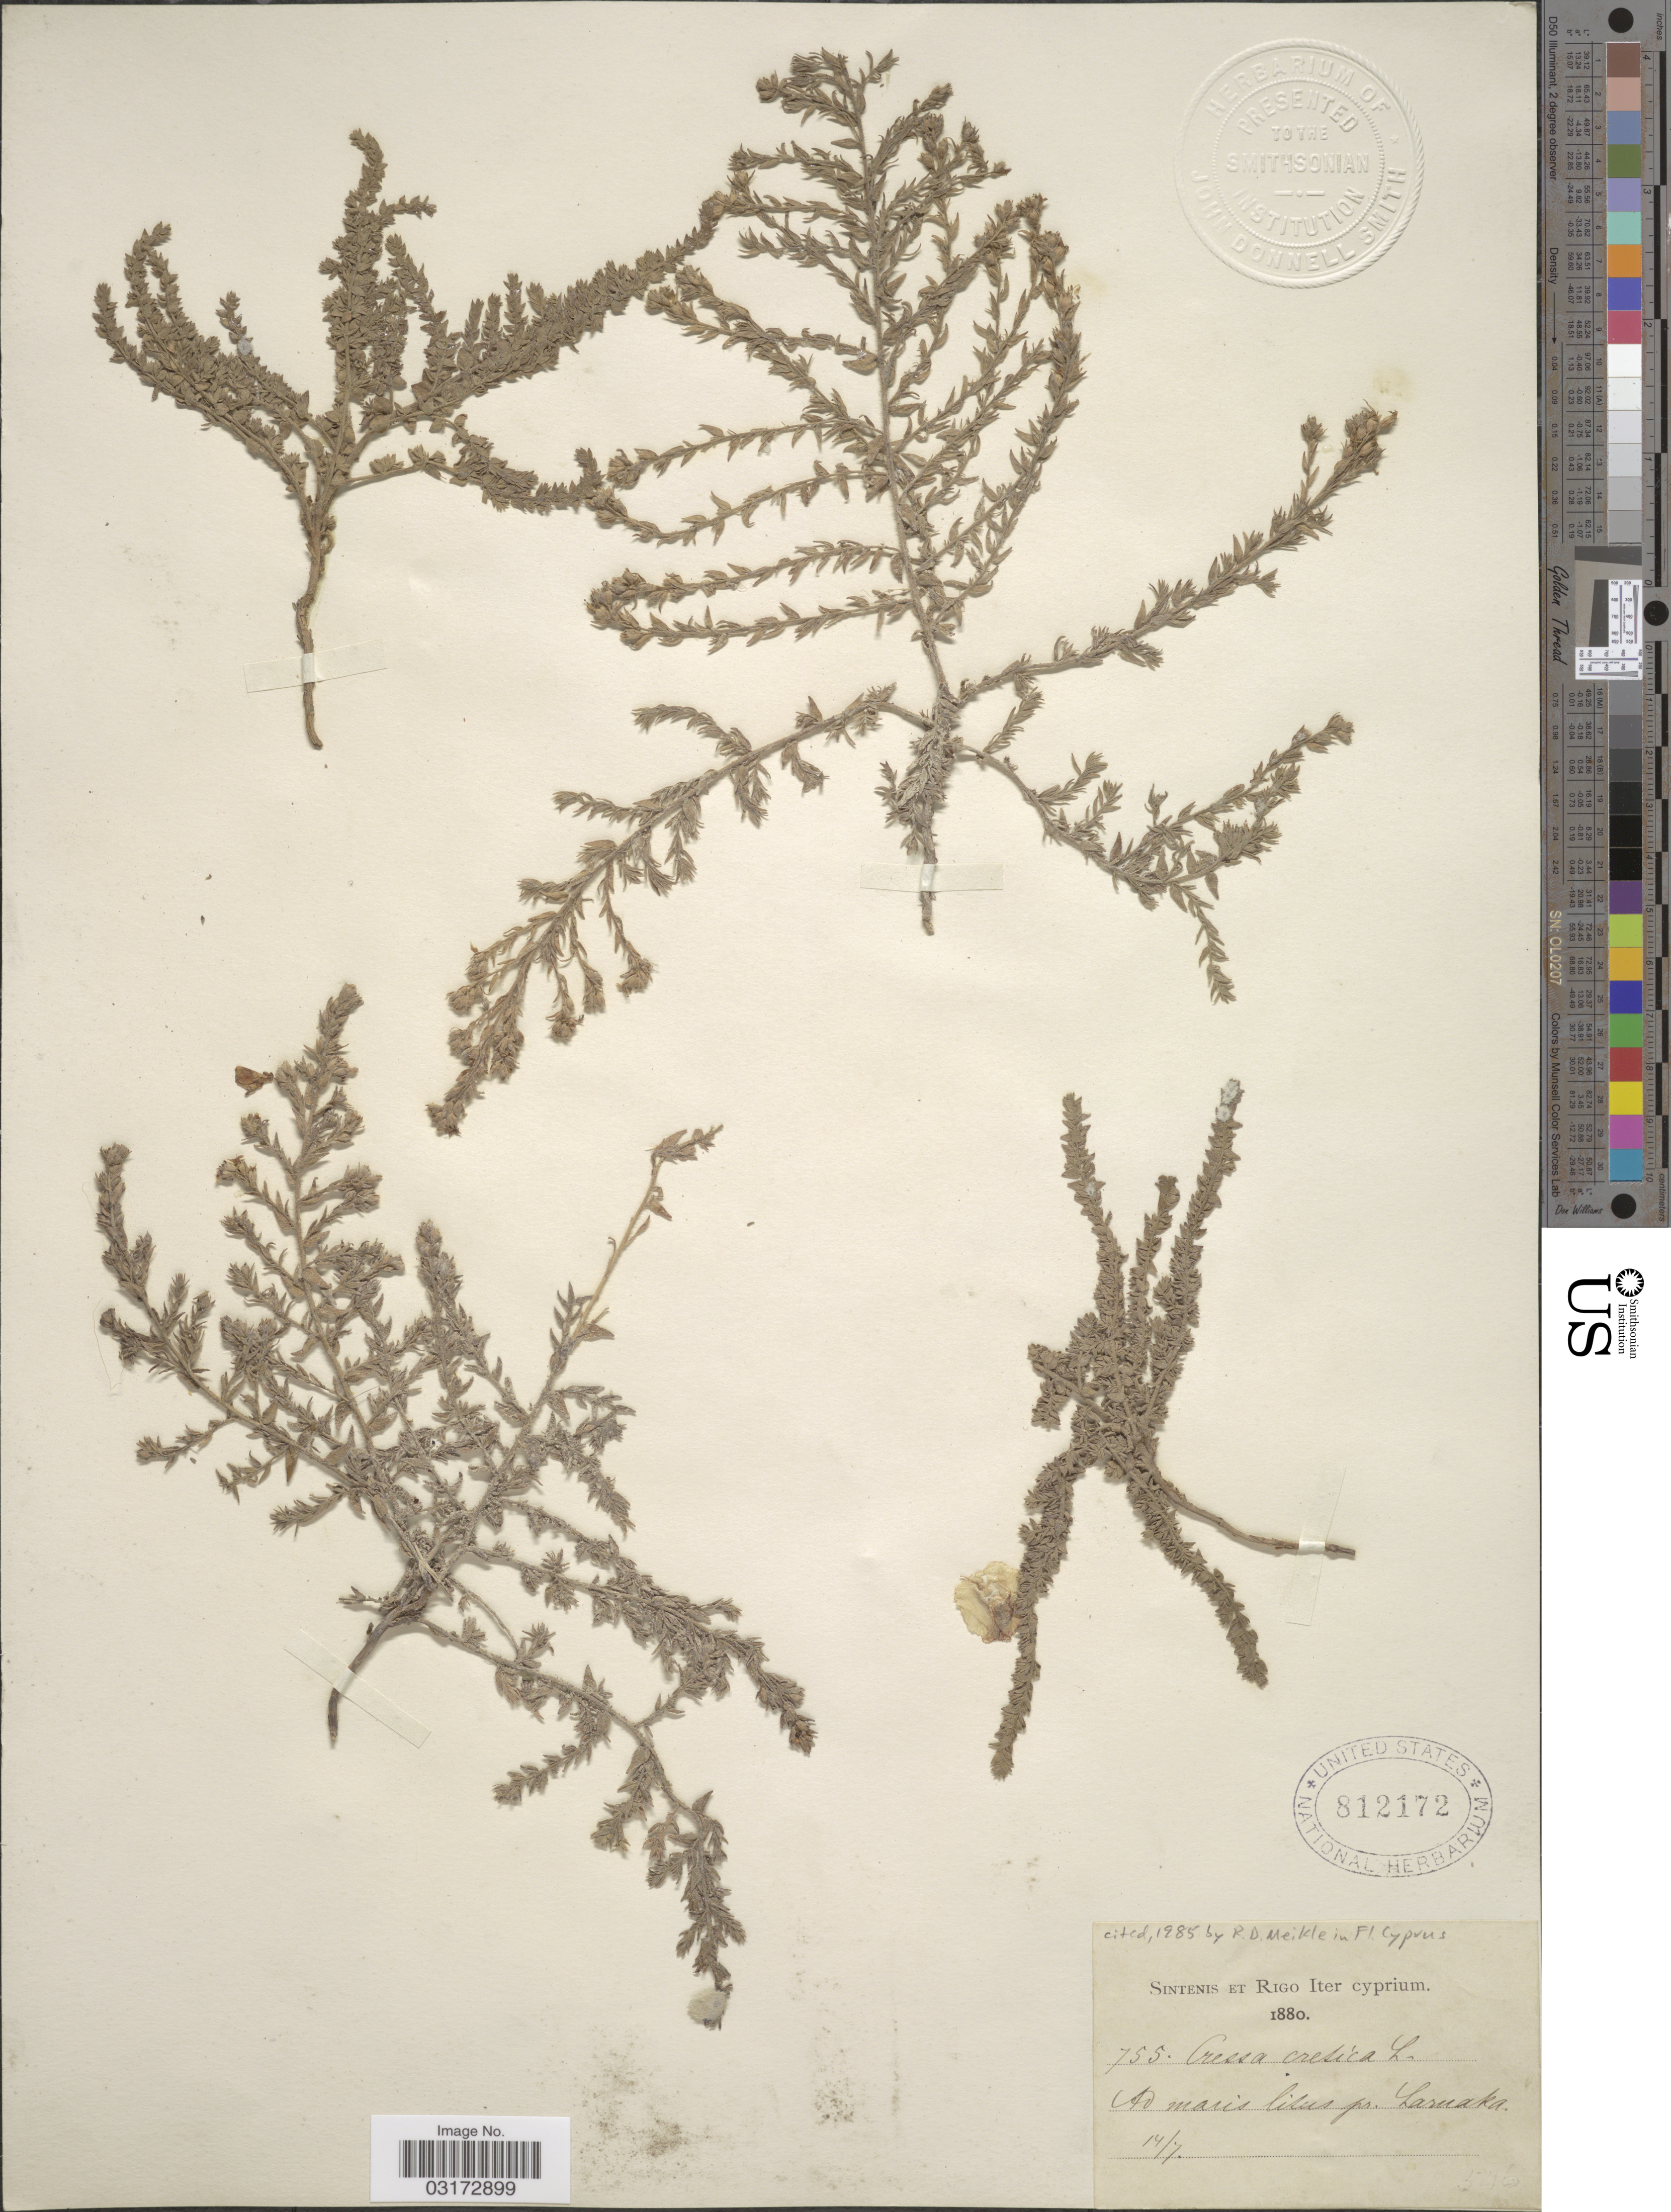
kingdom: Plantae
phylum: Tracheophyta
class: Magnoliopsida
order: Solanales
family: Convolvulaceae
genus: Cressa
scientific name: Cressa cretica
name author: L.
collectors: -. Sintenis & -- Rigo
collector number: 755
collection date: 1880-07-14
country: Cyprus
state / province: Lárnaka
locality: Ad maris litus pr. Larnaka.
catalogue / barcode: US 812172